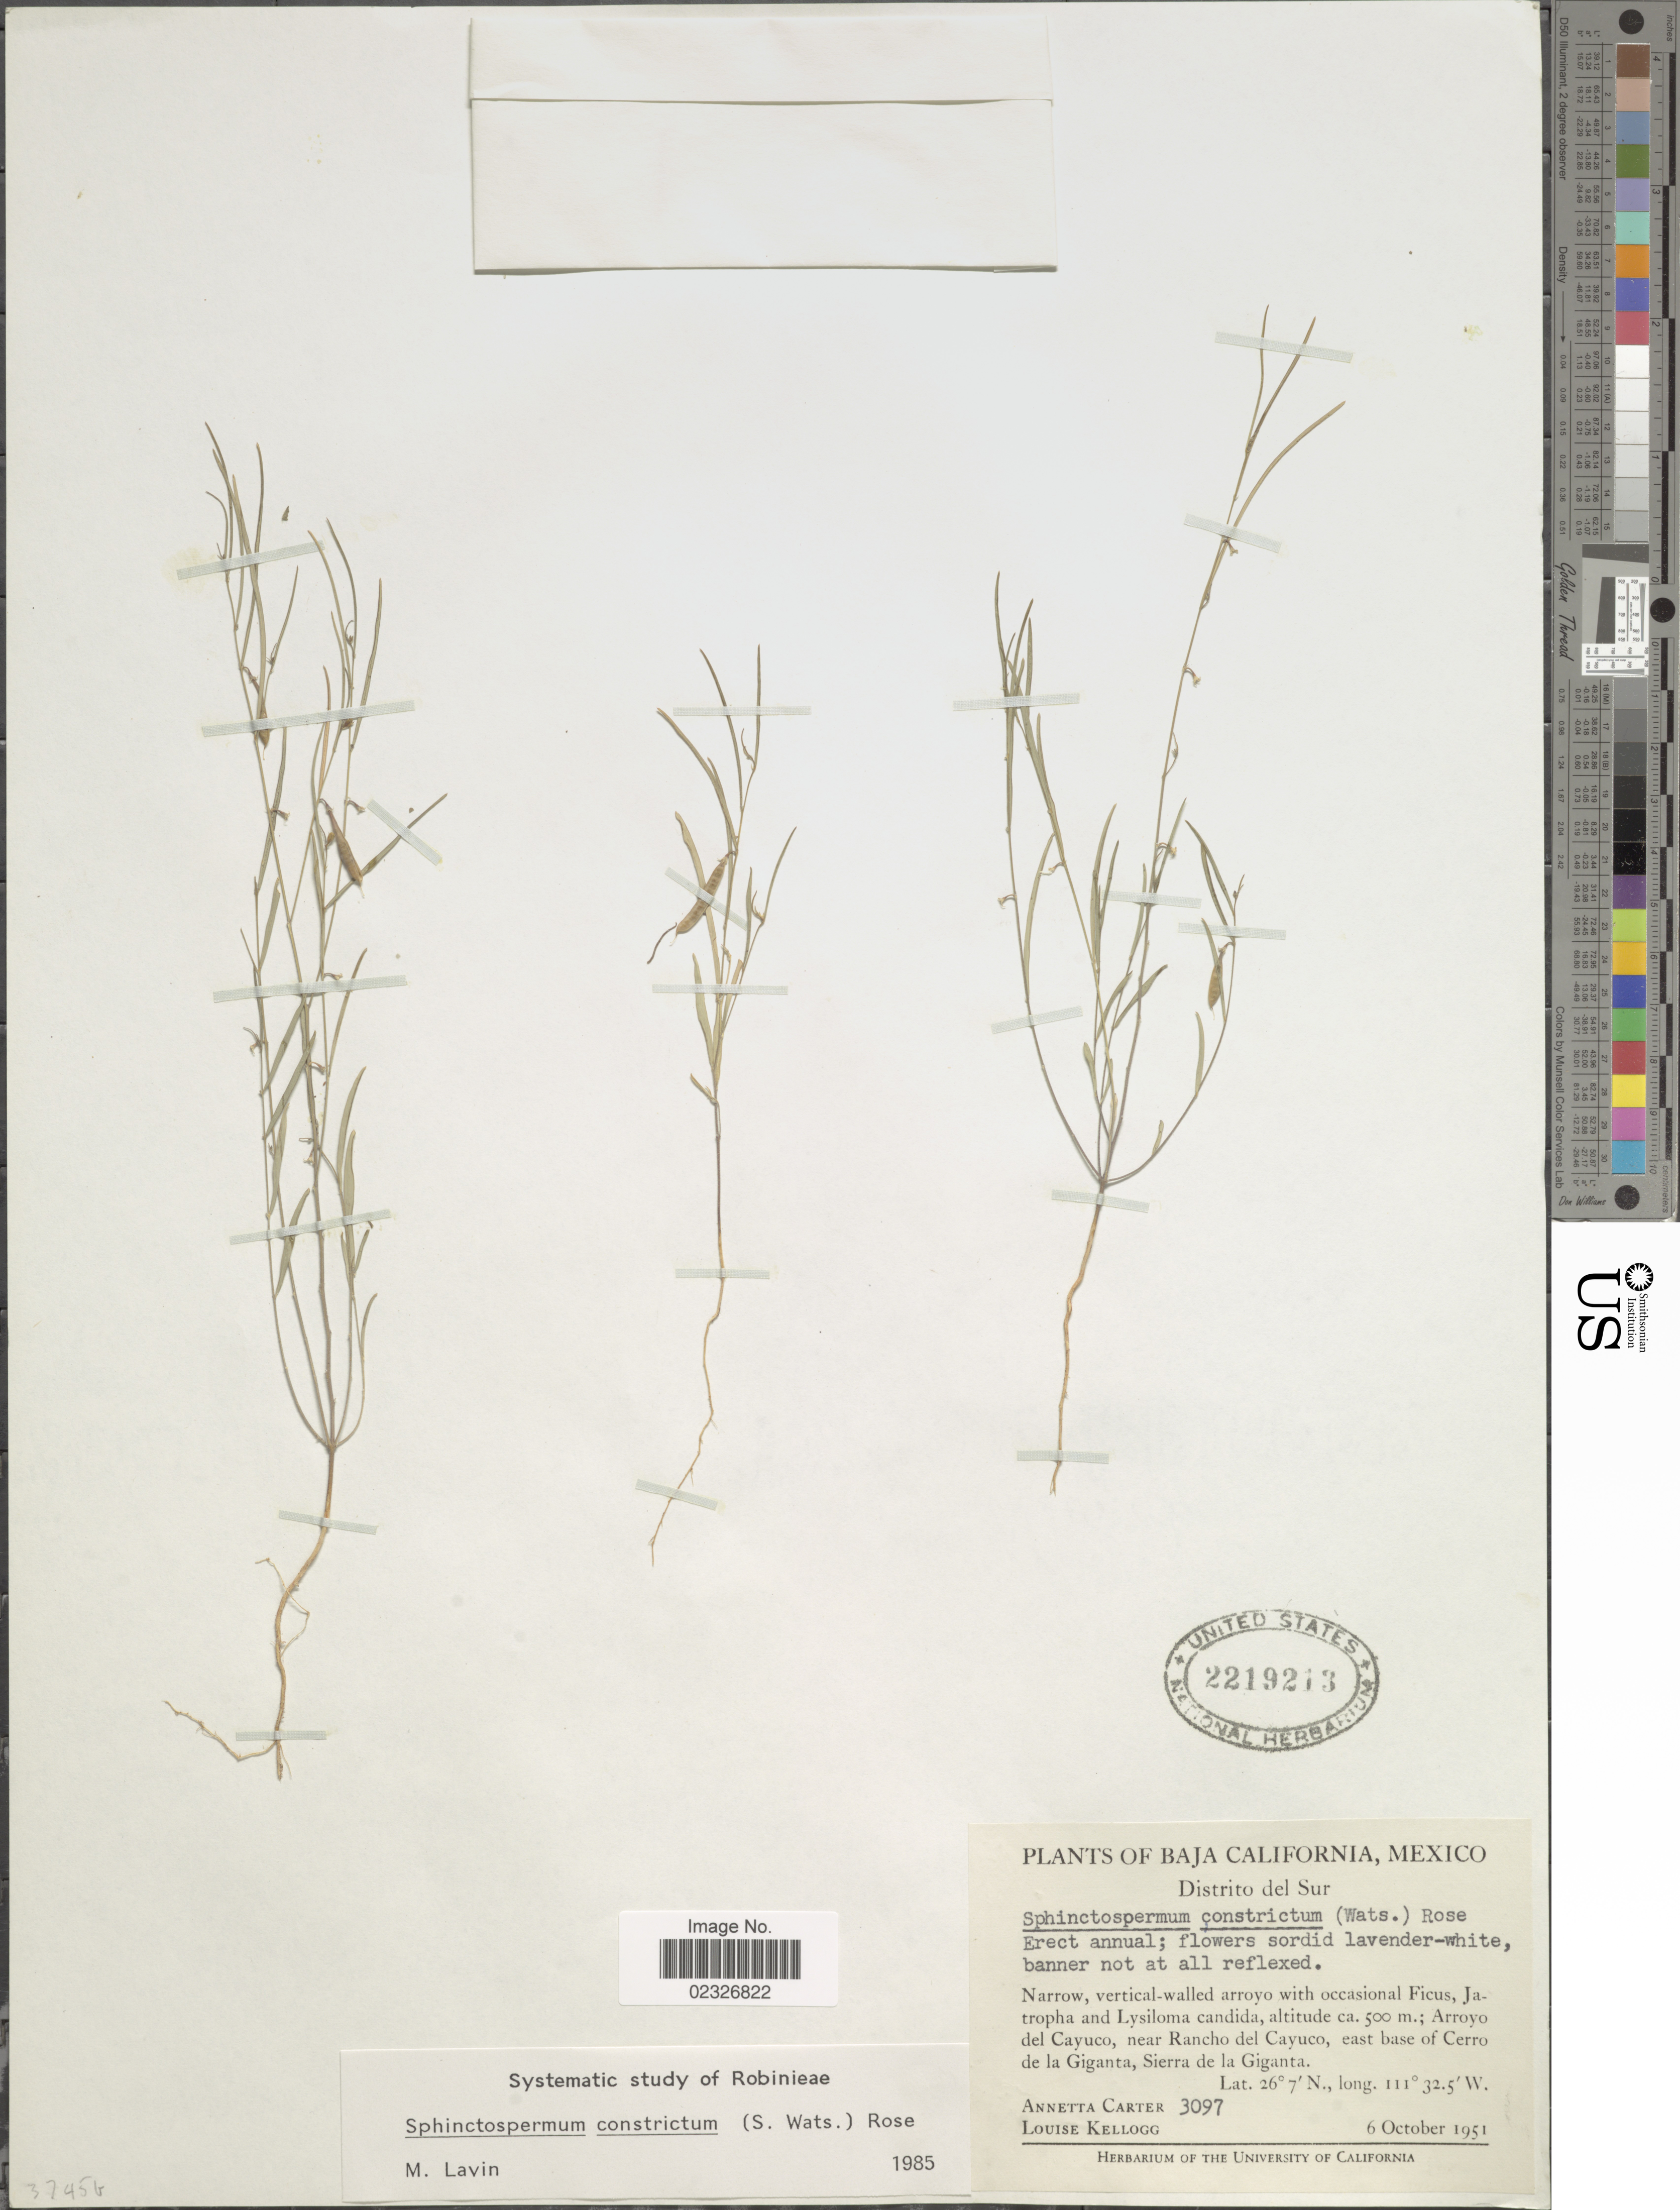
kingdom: Plantae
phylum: Tracheophyta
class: Magnoliopsida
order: Fabales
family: Fabaceae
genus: Sphinctospermum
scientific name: Sphinctospermum constrictum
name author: (S. Watson) Rose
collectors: A. Carter & L. Kellogg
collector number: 3097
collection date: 1951-10-06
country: Mexico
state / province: Baja California Sur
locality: Distrito del Sur. Arroyo del Cayuco, near Rancho del Cayuco, east base of Cerro de la Giganta, Sierra de la Giganta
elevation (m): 500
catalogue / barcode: US 2219213